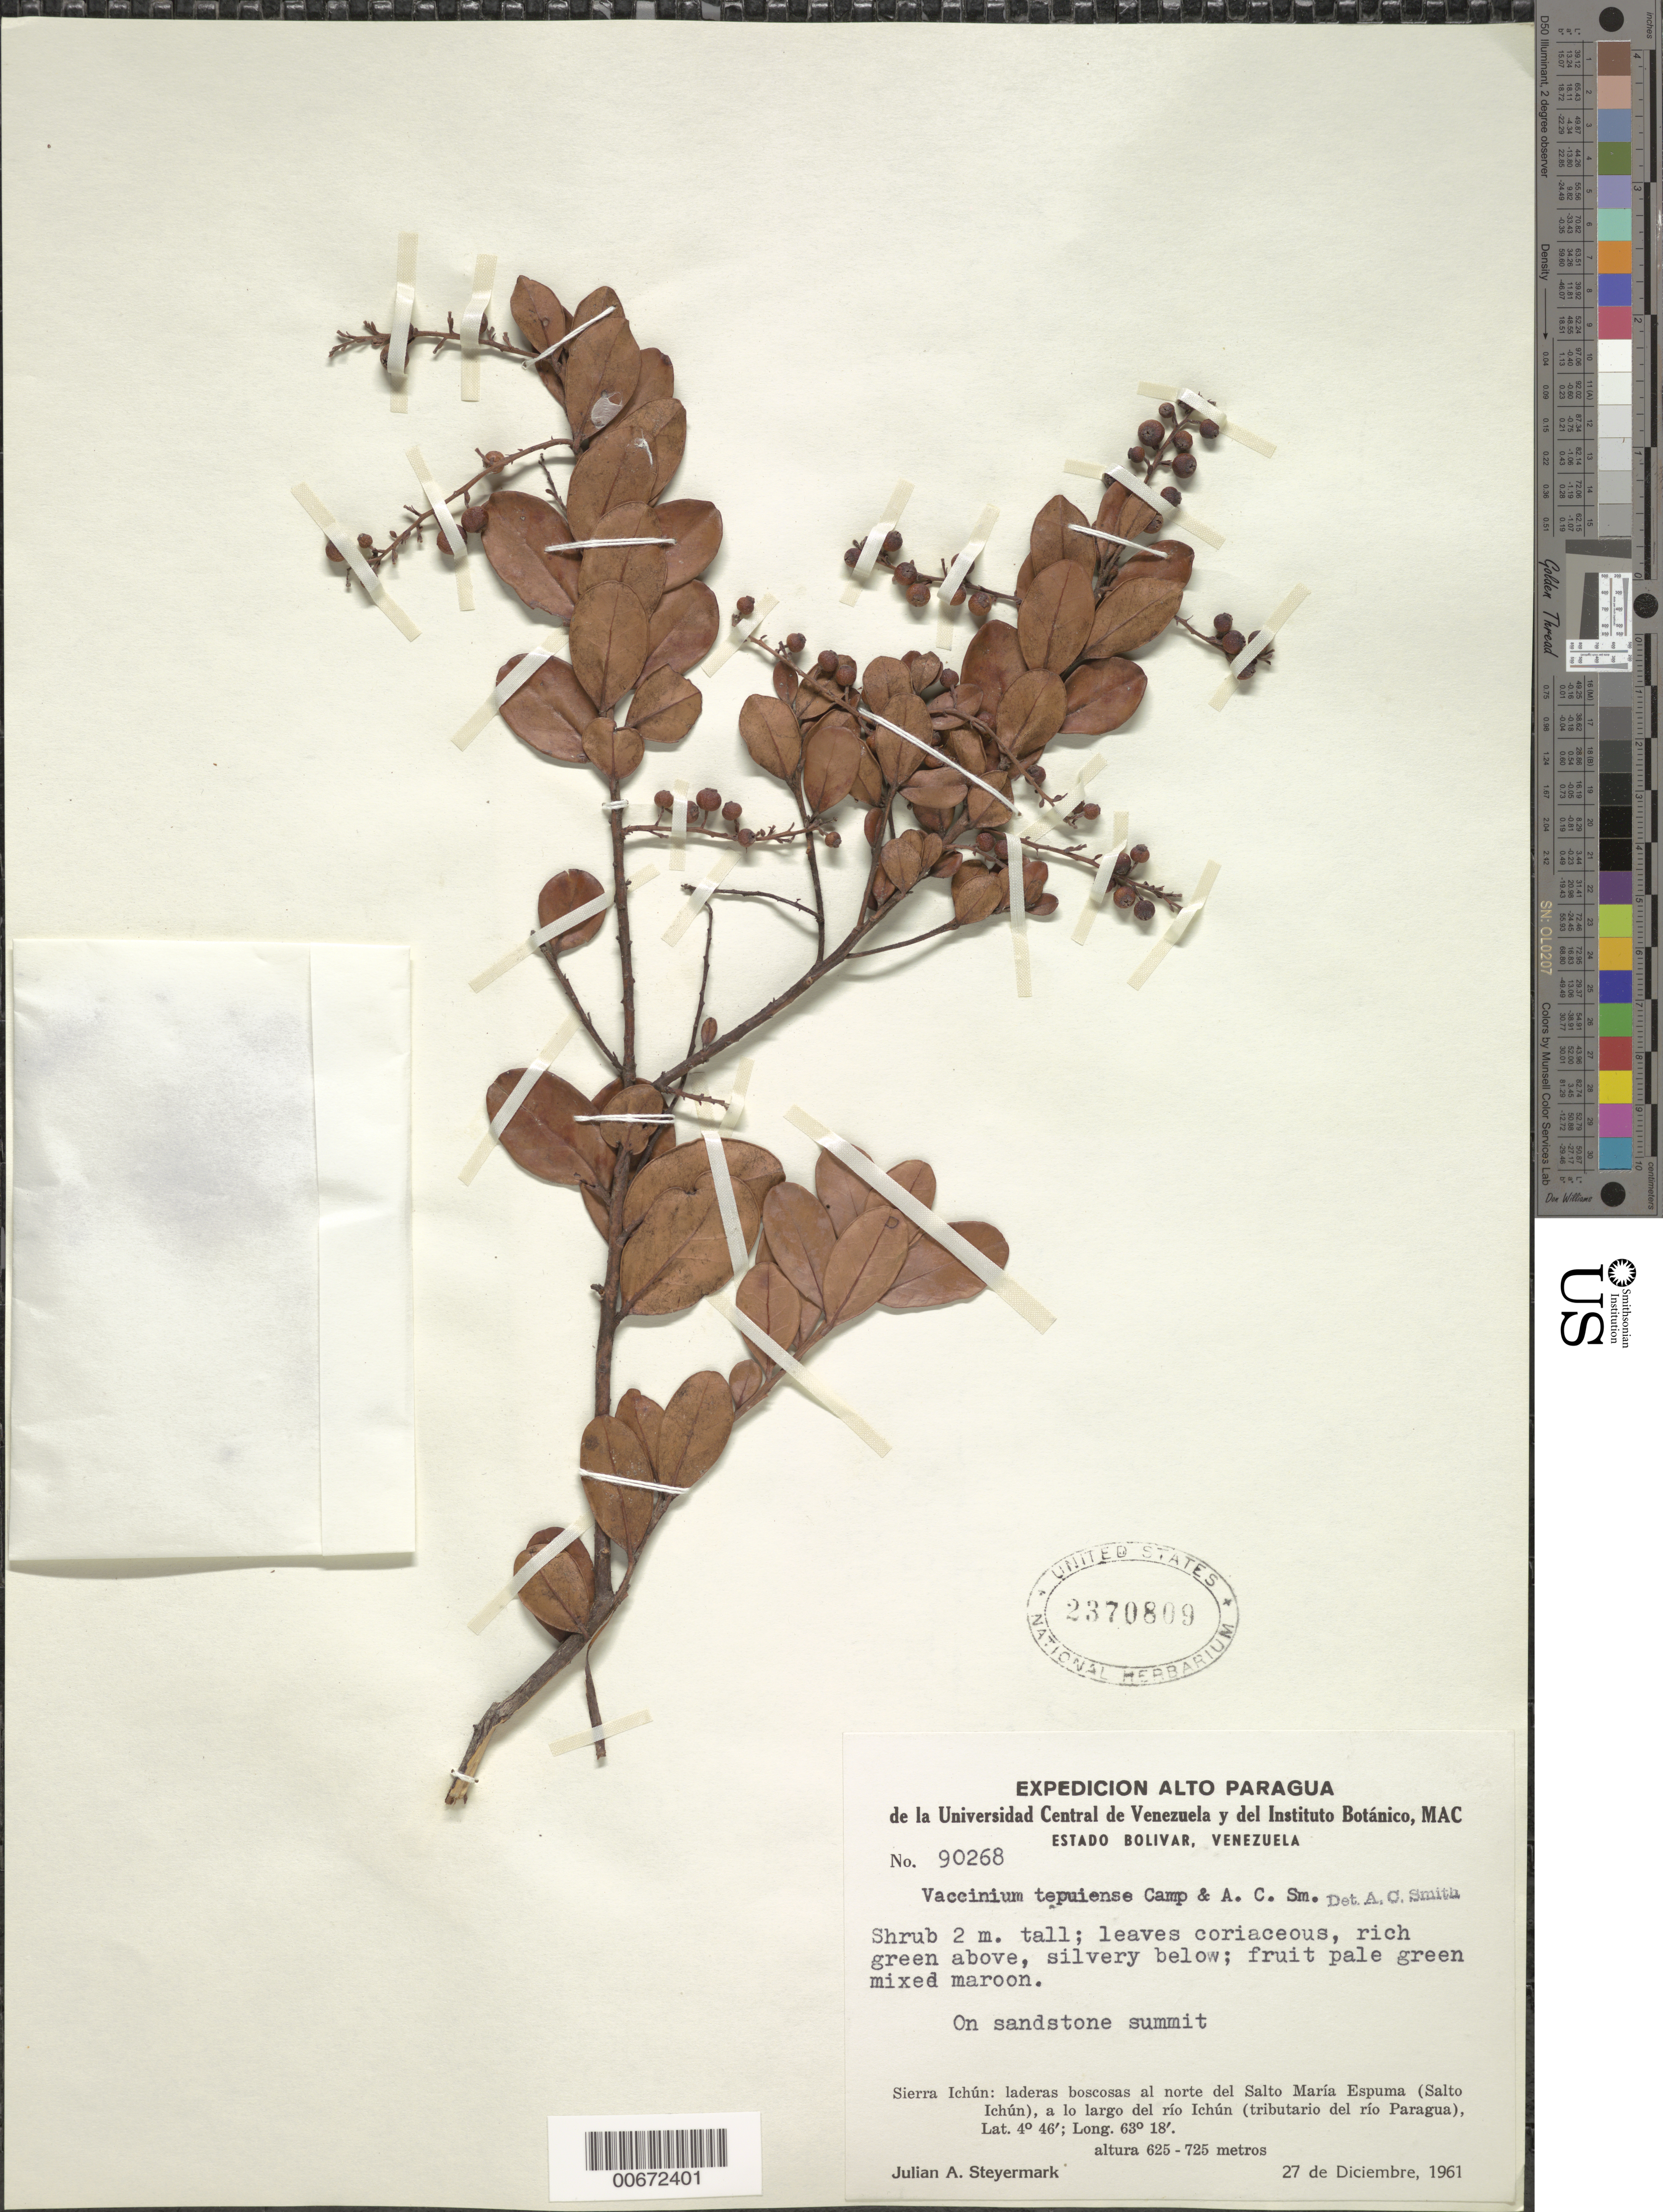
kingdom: Plantae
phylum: Tracheophyta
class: Magnoliopsida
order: Ericales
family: Ericaceae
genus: Vaccinium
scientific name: Vaccinium tepuiense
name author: Camp & A.C. Sm.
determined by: Smith, A. C.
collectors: J. Steyermark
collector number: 90268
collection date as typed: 27-Dec-61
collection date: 1961-12-27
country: Venezuela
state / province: Bolívar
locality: Sierra Ichún, N del Salto María Espuma (Salto Ichún) del Río Ichún (tributary of río Paragua)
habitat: Sandstone summit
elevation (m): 625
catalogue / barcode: US 2370809